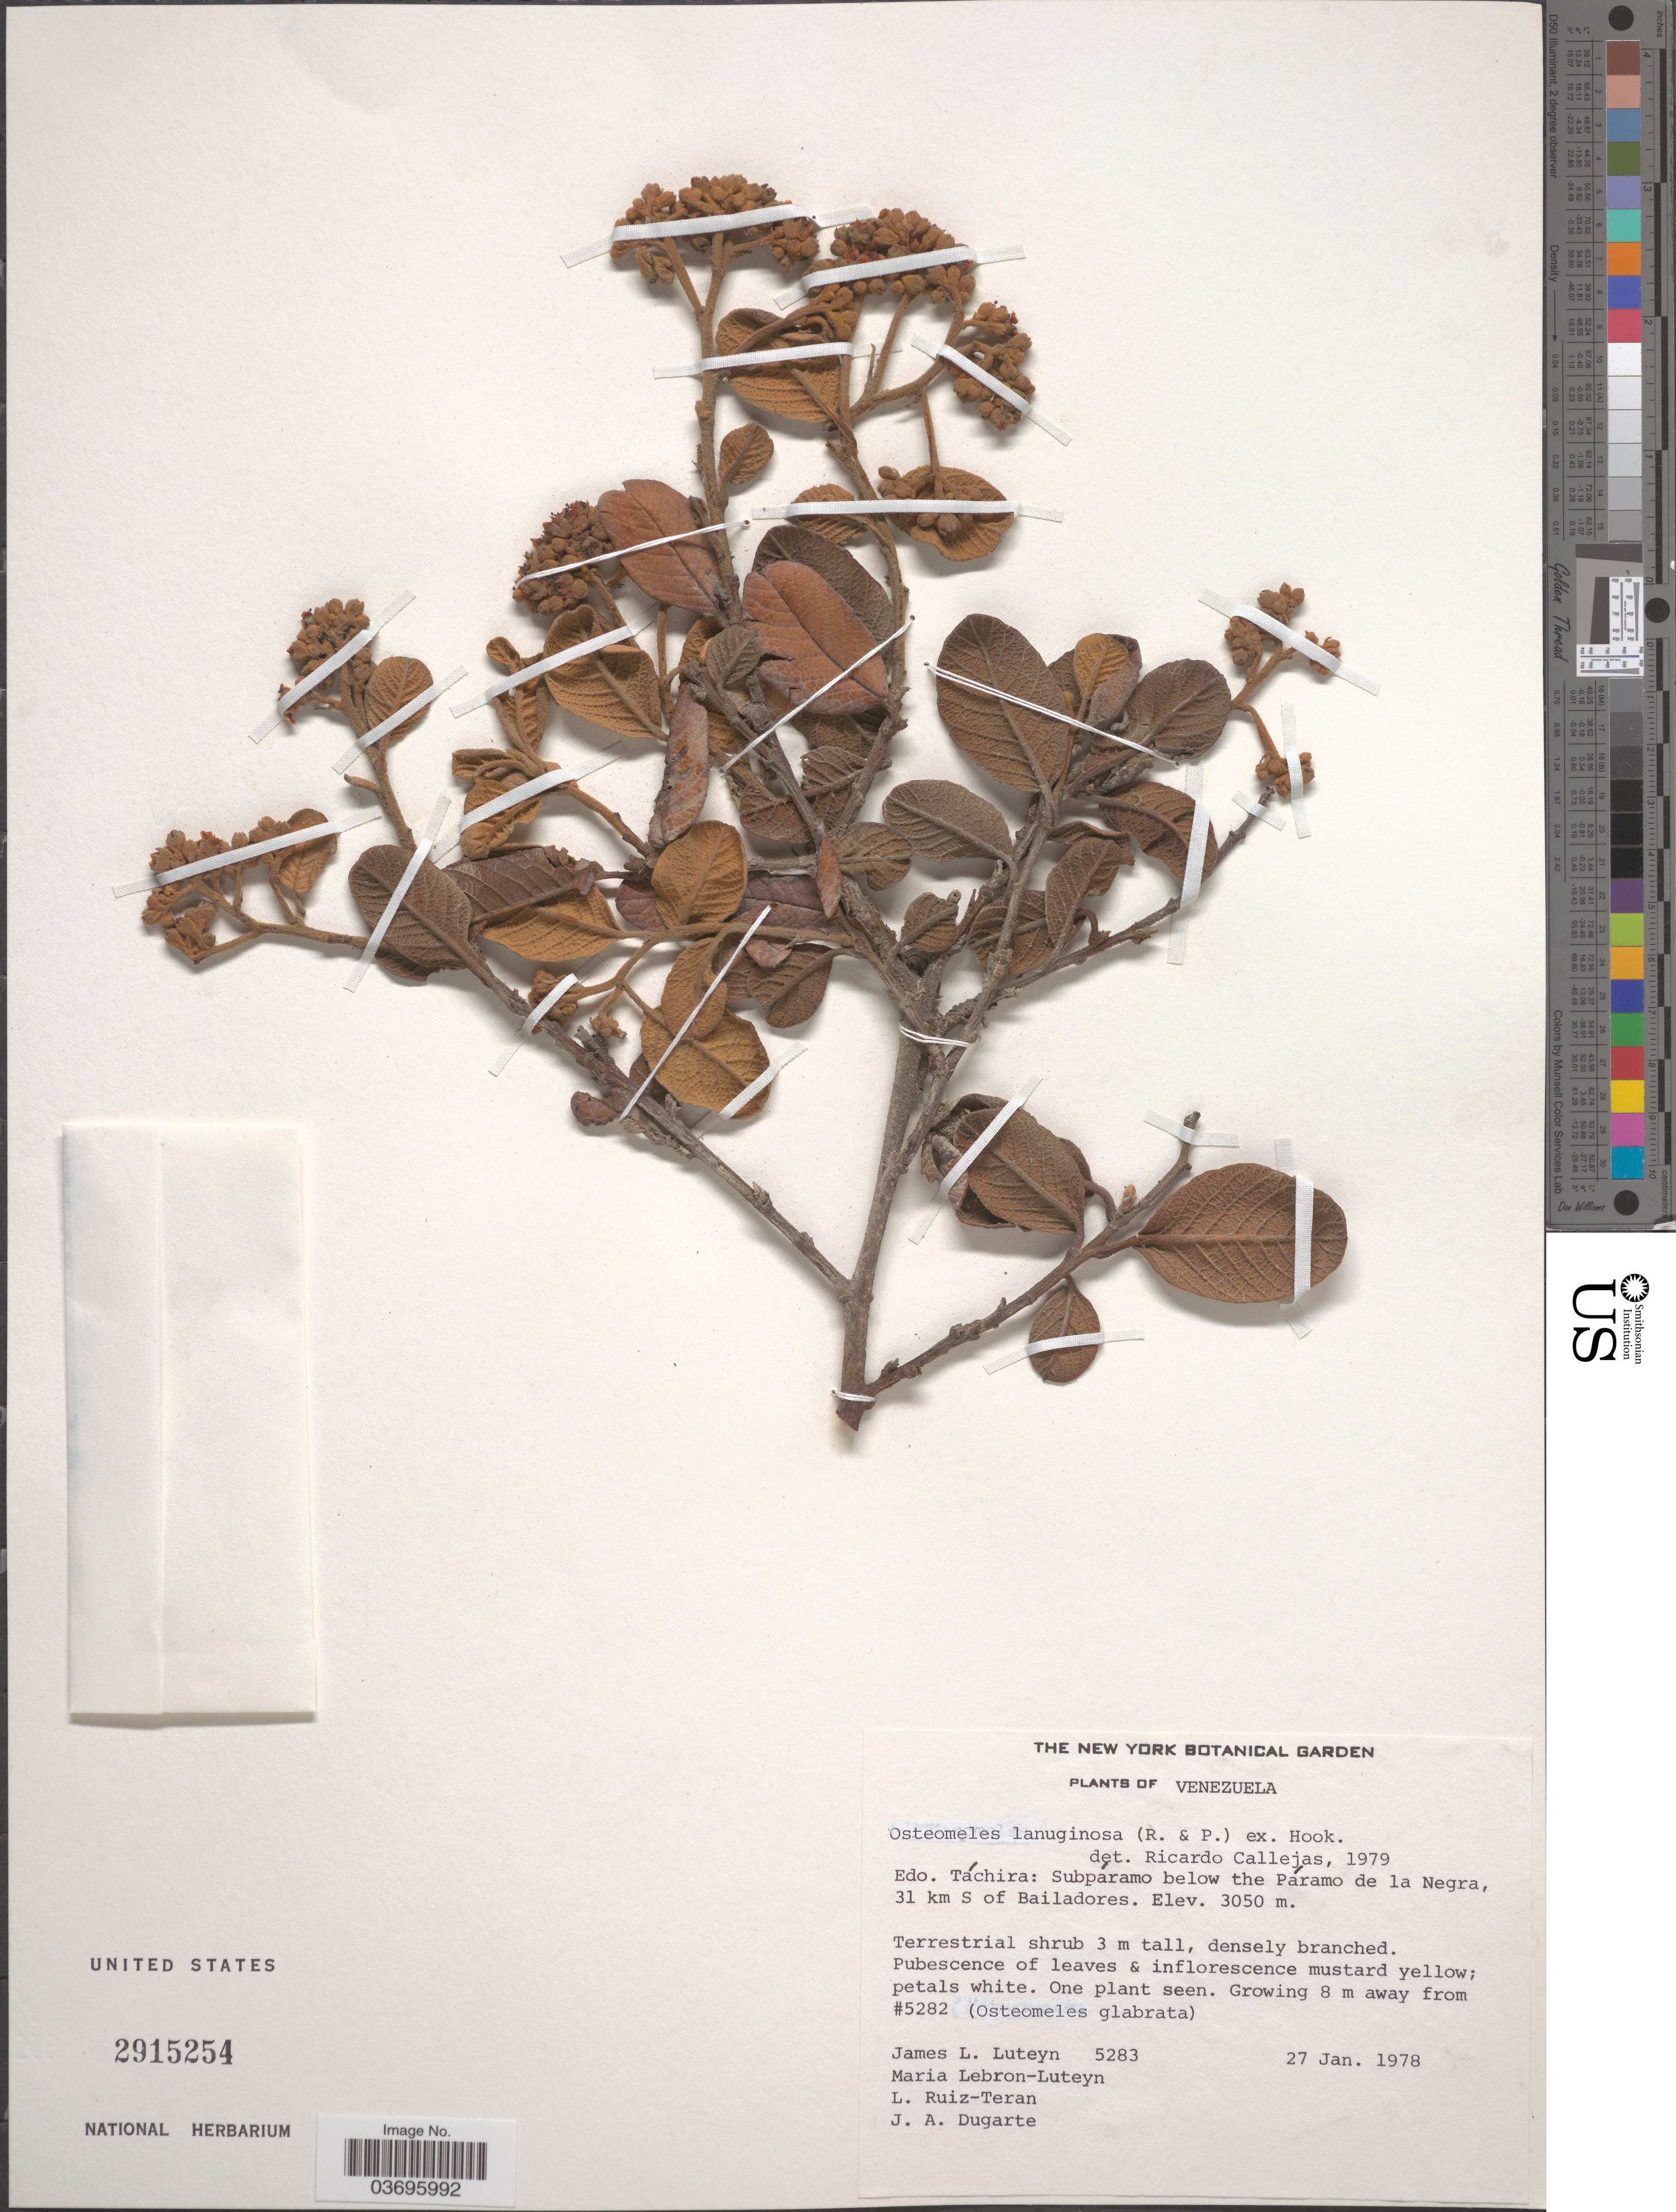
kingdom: Plantae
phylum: Tracheophyta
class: Magnoliopsida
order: Rosales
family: Rosaceae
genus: Hesperomeles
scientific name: Hesperomeles ferruginea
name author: (Juss. ex Pers.) Benth.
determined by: Dorr, L. J., (BOT), Smithsonian Institution - National Museum of Natural History (UNITED STATES)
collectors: J. Luteyn, M. L. Lebrón-Luteyn, L. E. Ruíz-Terán & J. Dugarte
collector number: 5283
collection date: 1978-01-27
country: Venezuela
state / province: Tachira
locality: Subpáramo below the Páramo de la Negra, 31 km S of Bailadores.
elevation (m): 3050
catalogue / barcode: US 2915254